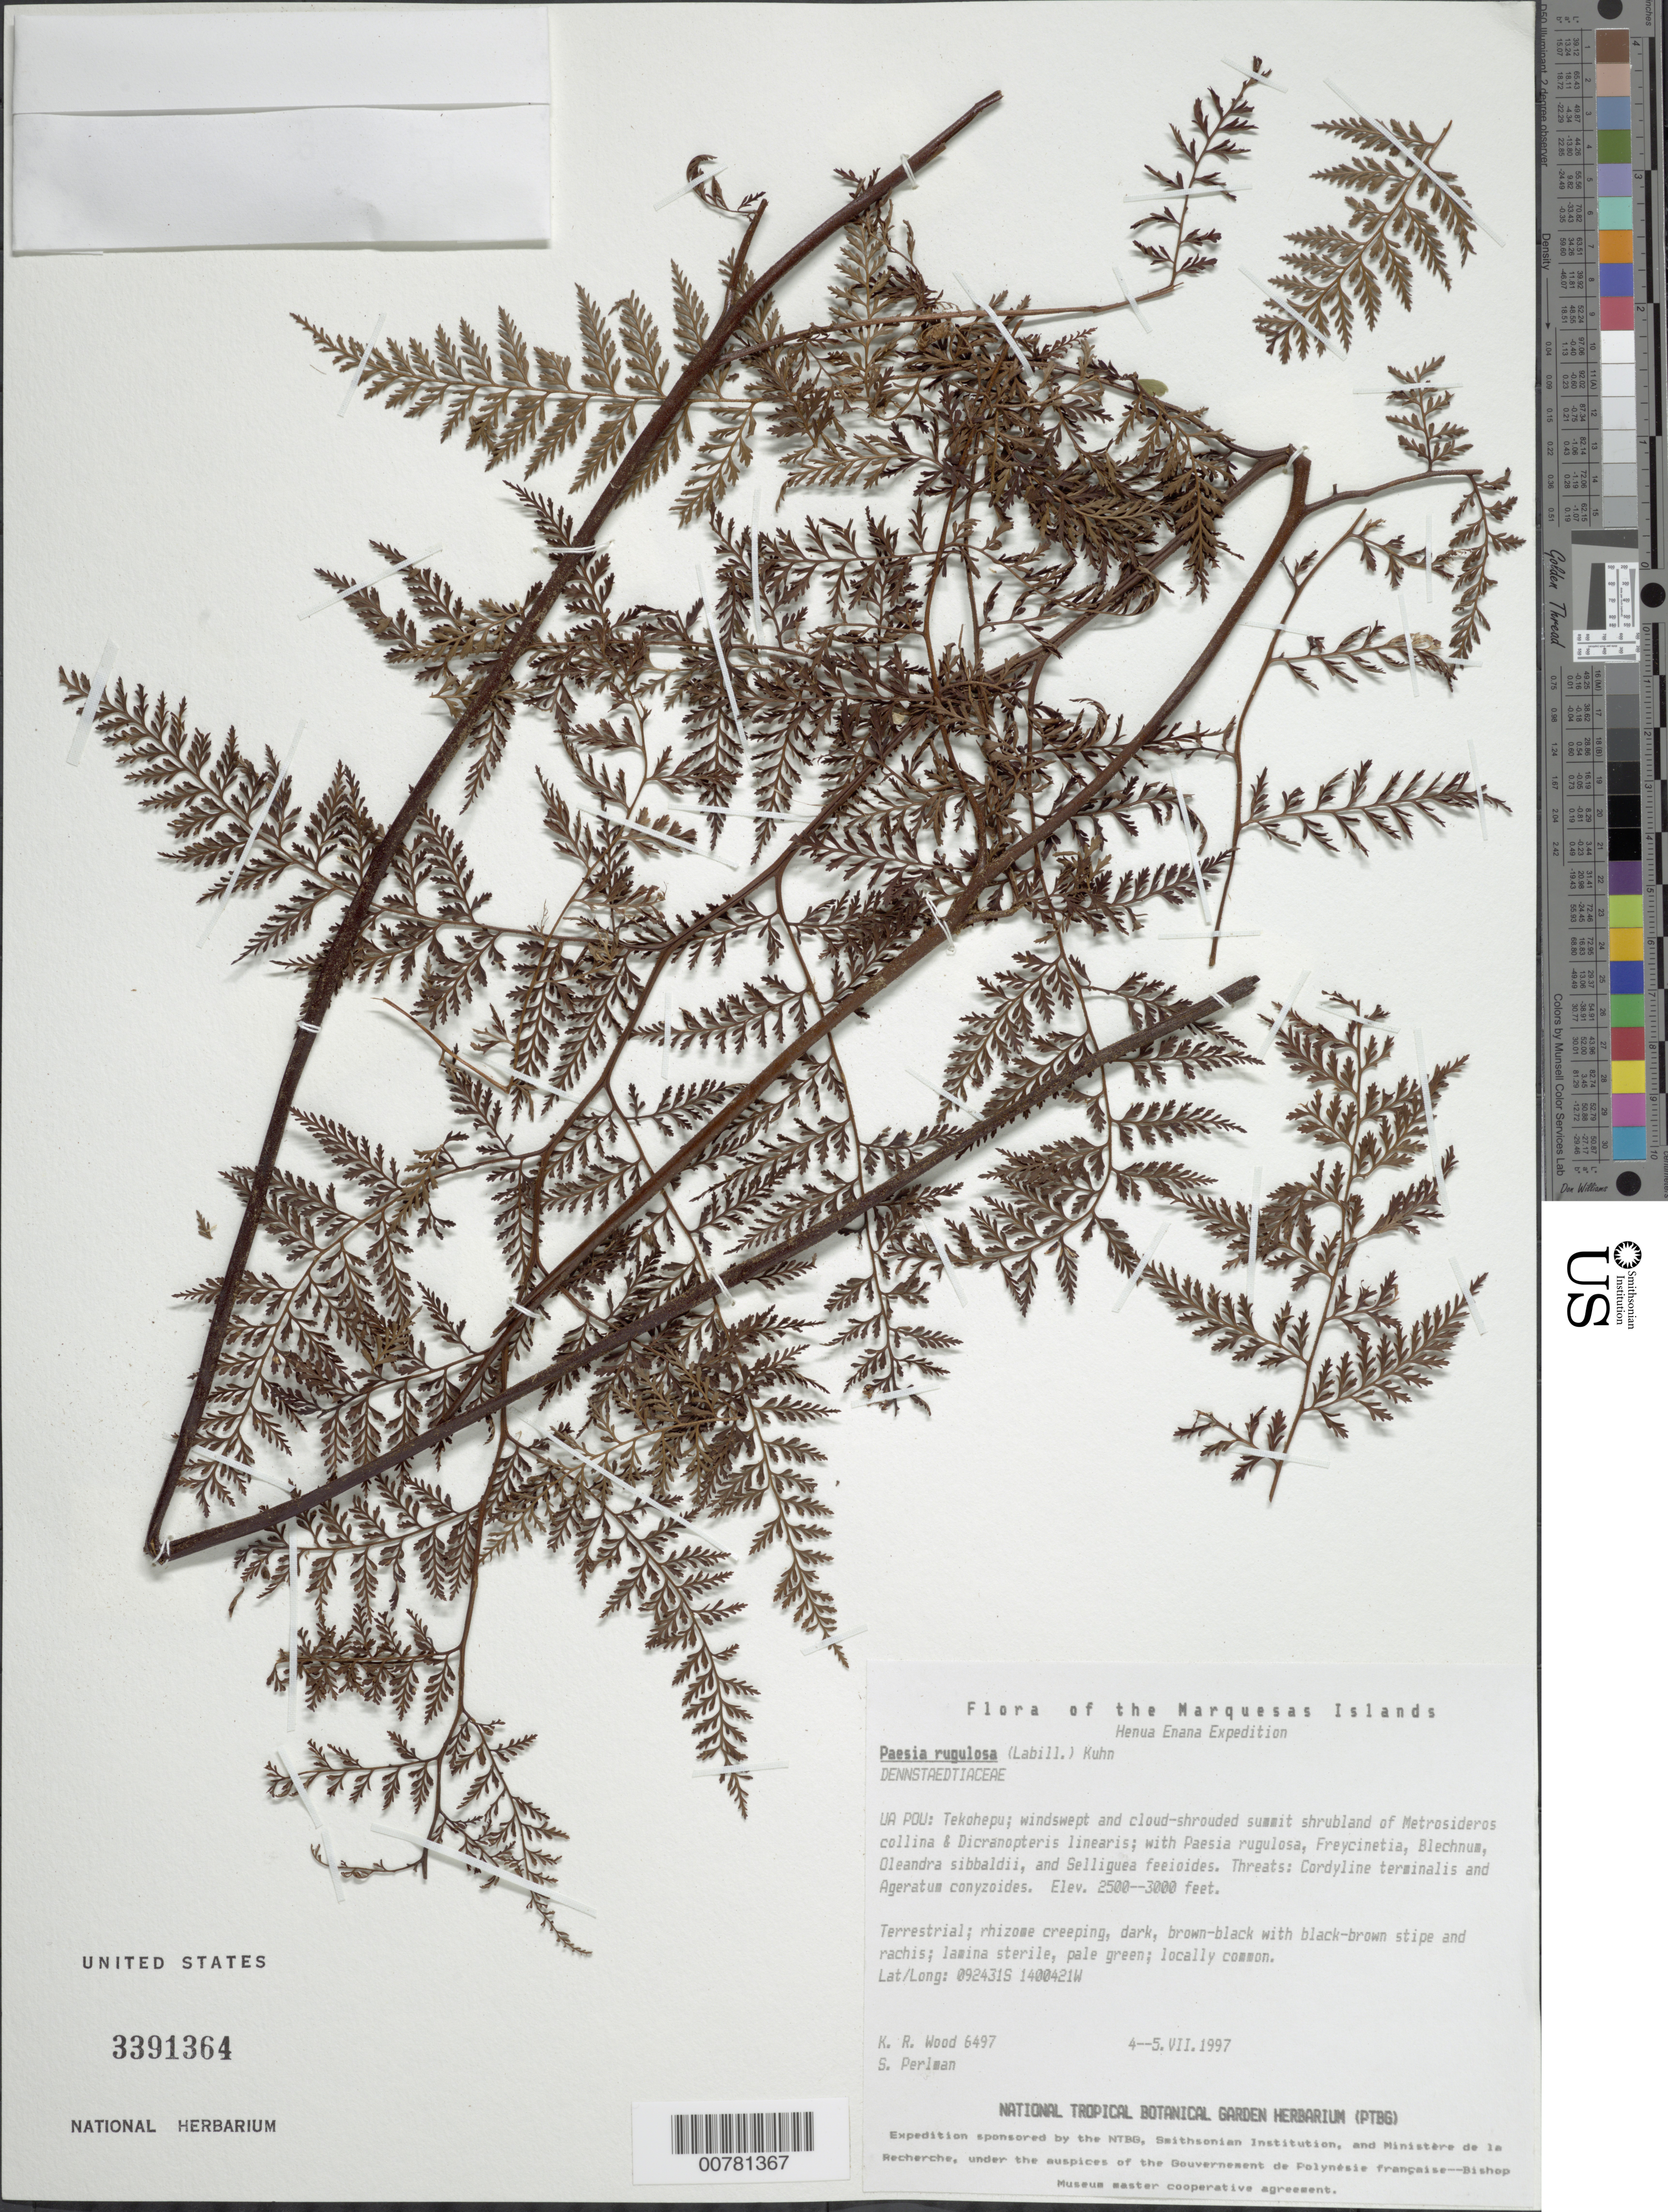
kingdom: Plantae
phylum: Tracheophyta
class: Polypodiopsida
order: Polypodiales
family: Dennstaedtiaceae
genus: Paesia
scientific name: Paesia rugulosa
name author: (Labill.) Kuhn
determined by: Wood, Kenneth R.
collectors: K. R. Wood & S. P. Perlman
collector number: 6497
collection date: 1997-07-04/1997-07-05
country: French Polynesia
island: Ua Pou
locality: Tekohepo, summit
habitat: Shrubland of Metrosideros collina - Dicranopteris linearis; windswept and cloud shrouded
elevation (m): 762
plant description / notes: Cordyline terminalis, Ageratum conyzoides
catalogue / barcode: US 3391364